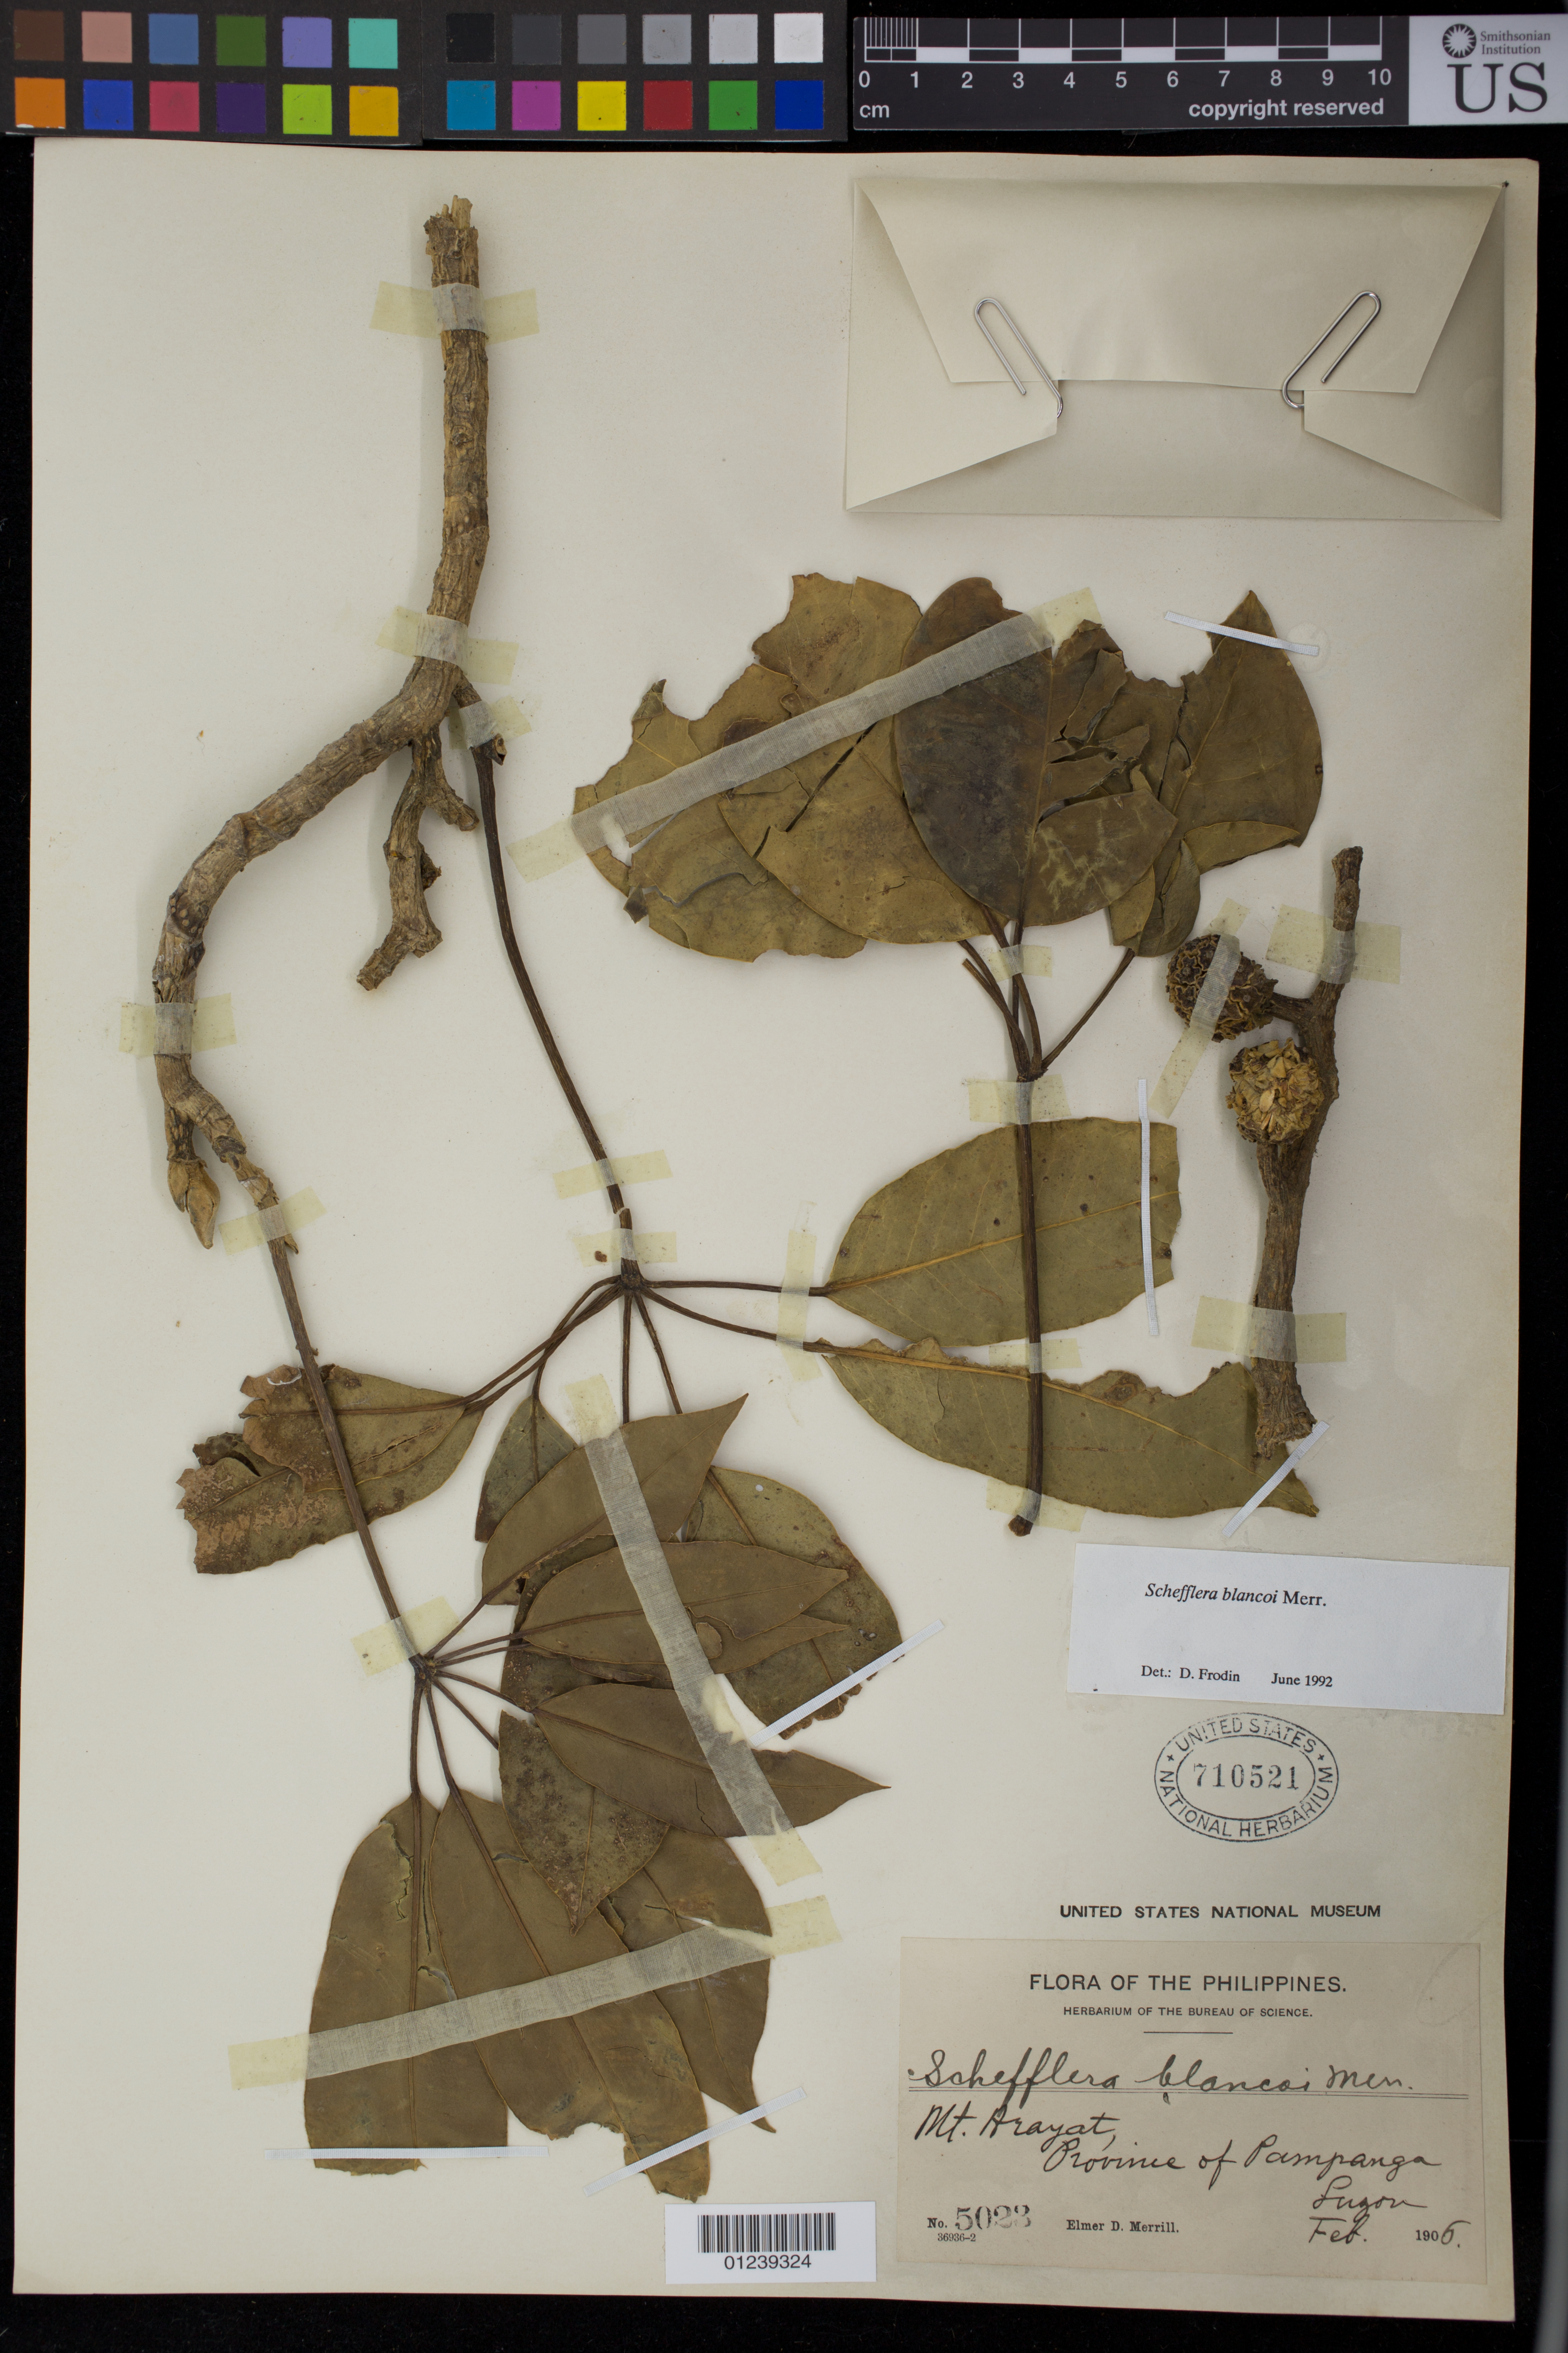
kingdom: Plantae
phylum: Tracheophyta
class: Magnoliopsida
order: Apiales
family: Araliaceae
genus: Schefflera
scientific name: Schefflera blancoi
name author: Merr.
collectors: E. D. Merrill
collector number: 5023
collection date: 1906-02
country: Philippines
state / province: Central Luzon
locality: Mt. Arayat, Province of Pampanga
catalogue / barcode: US 710521